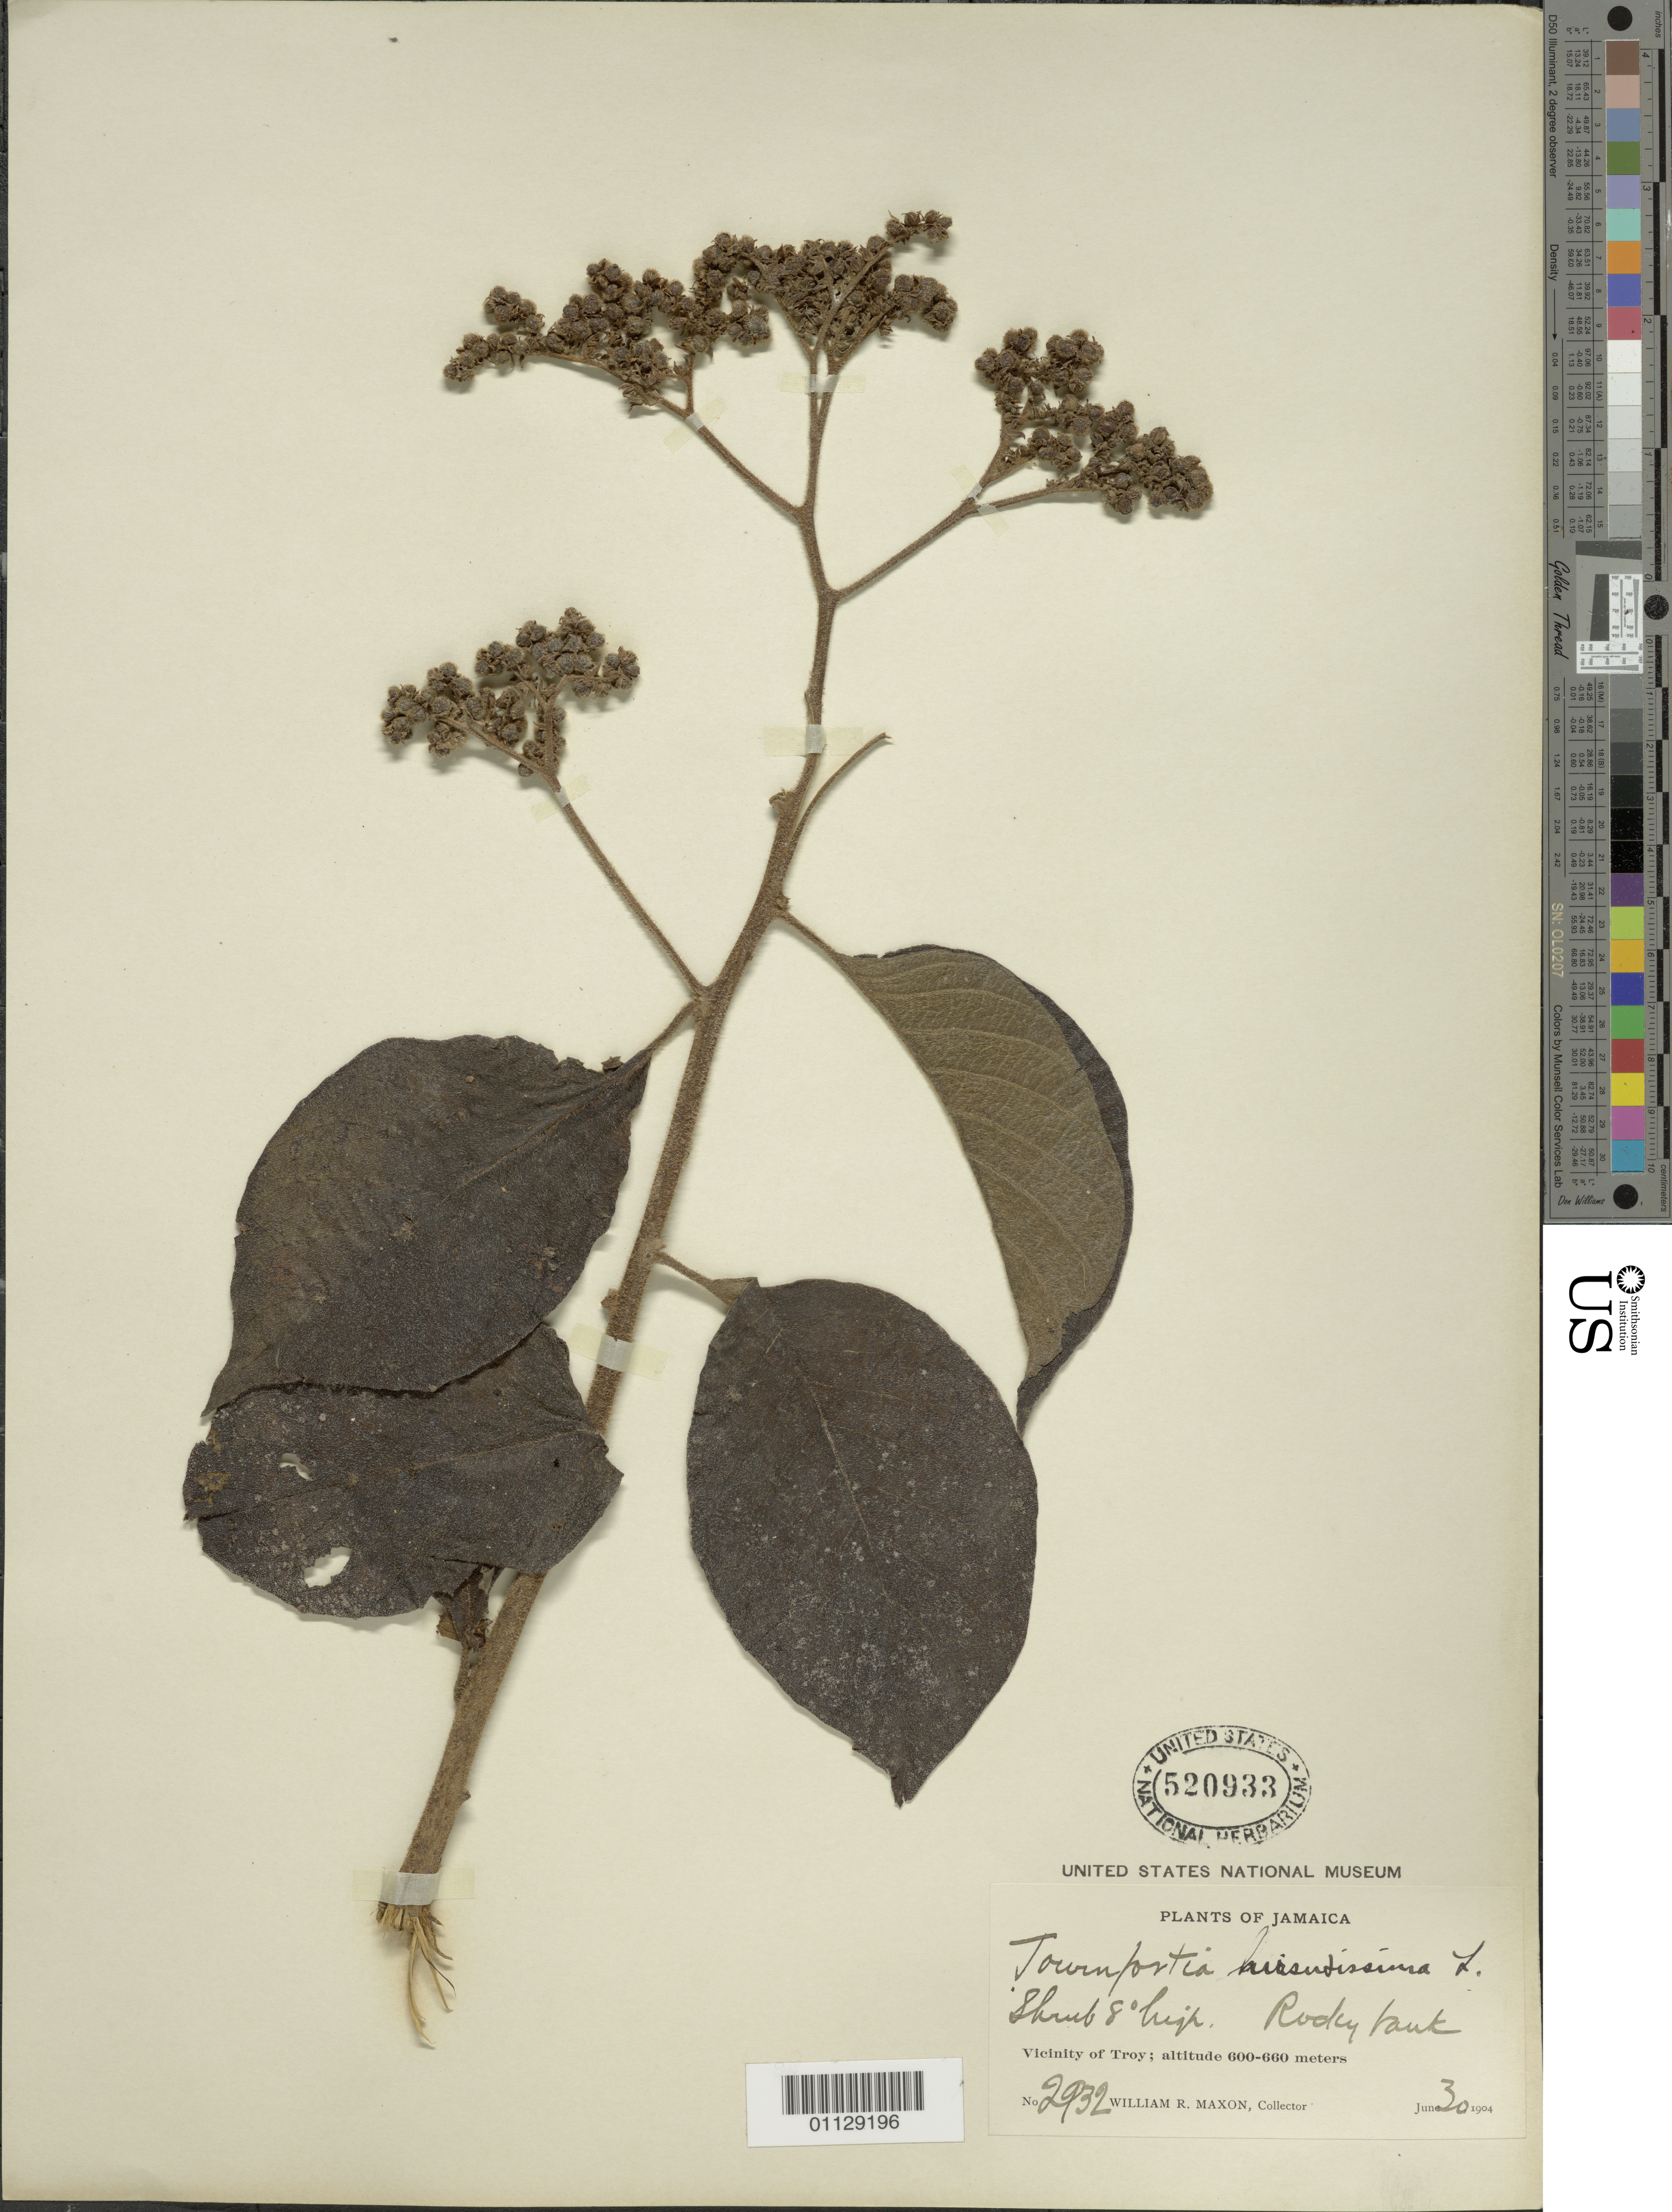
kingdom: Plantae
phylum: Tracheophyta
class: Magnoliopsida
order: Boraginales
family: Heliotropiaceae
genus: Tournefortia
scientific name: Tournefortia hirsutissima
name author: L.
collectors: W. R. Maxon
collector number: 2932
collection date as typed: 30 Jun 1904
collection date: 1904-06-30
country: Jamaica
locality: Troy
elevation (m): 600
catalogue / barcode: US 520933